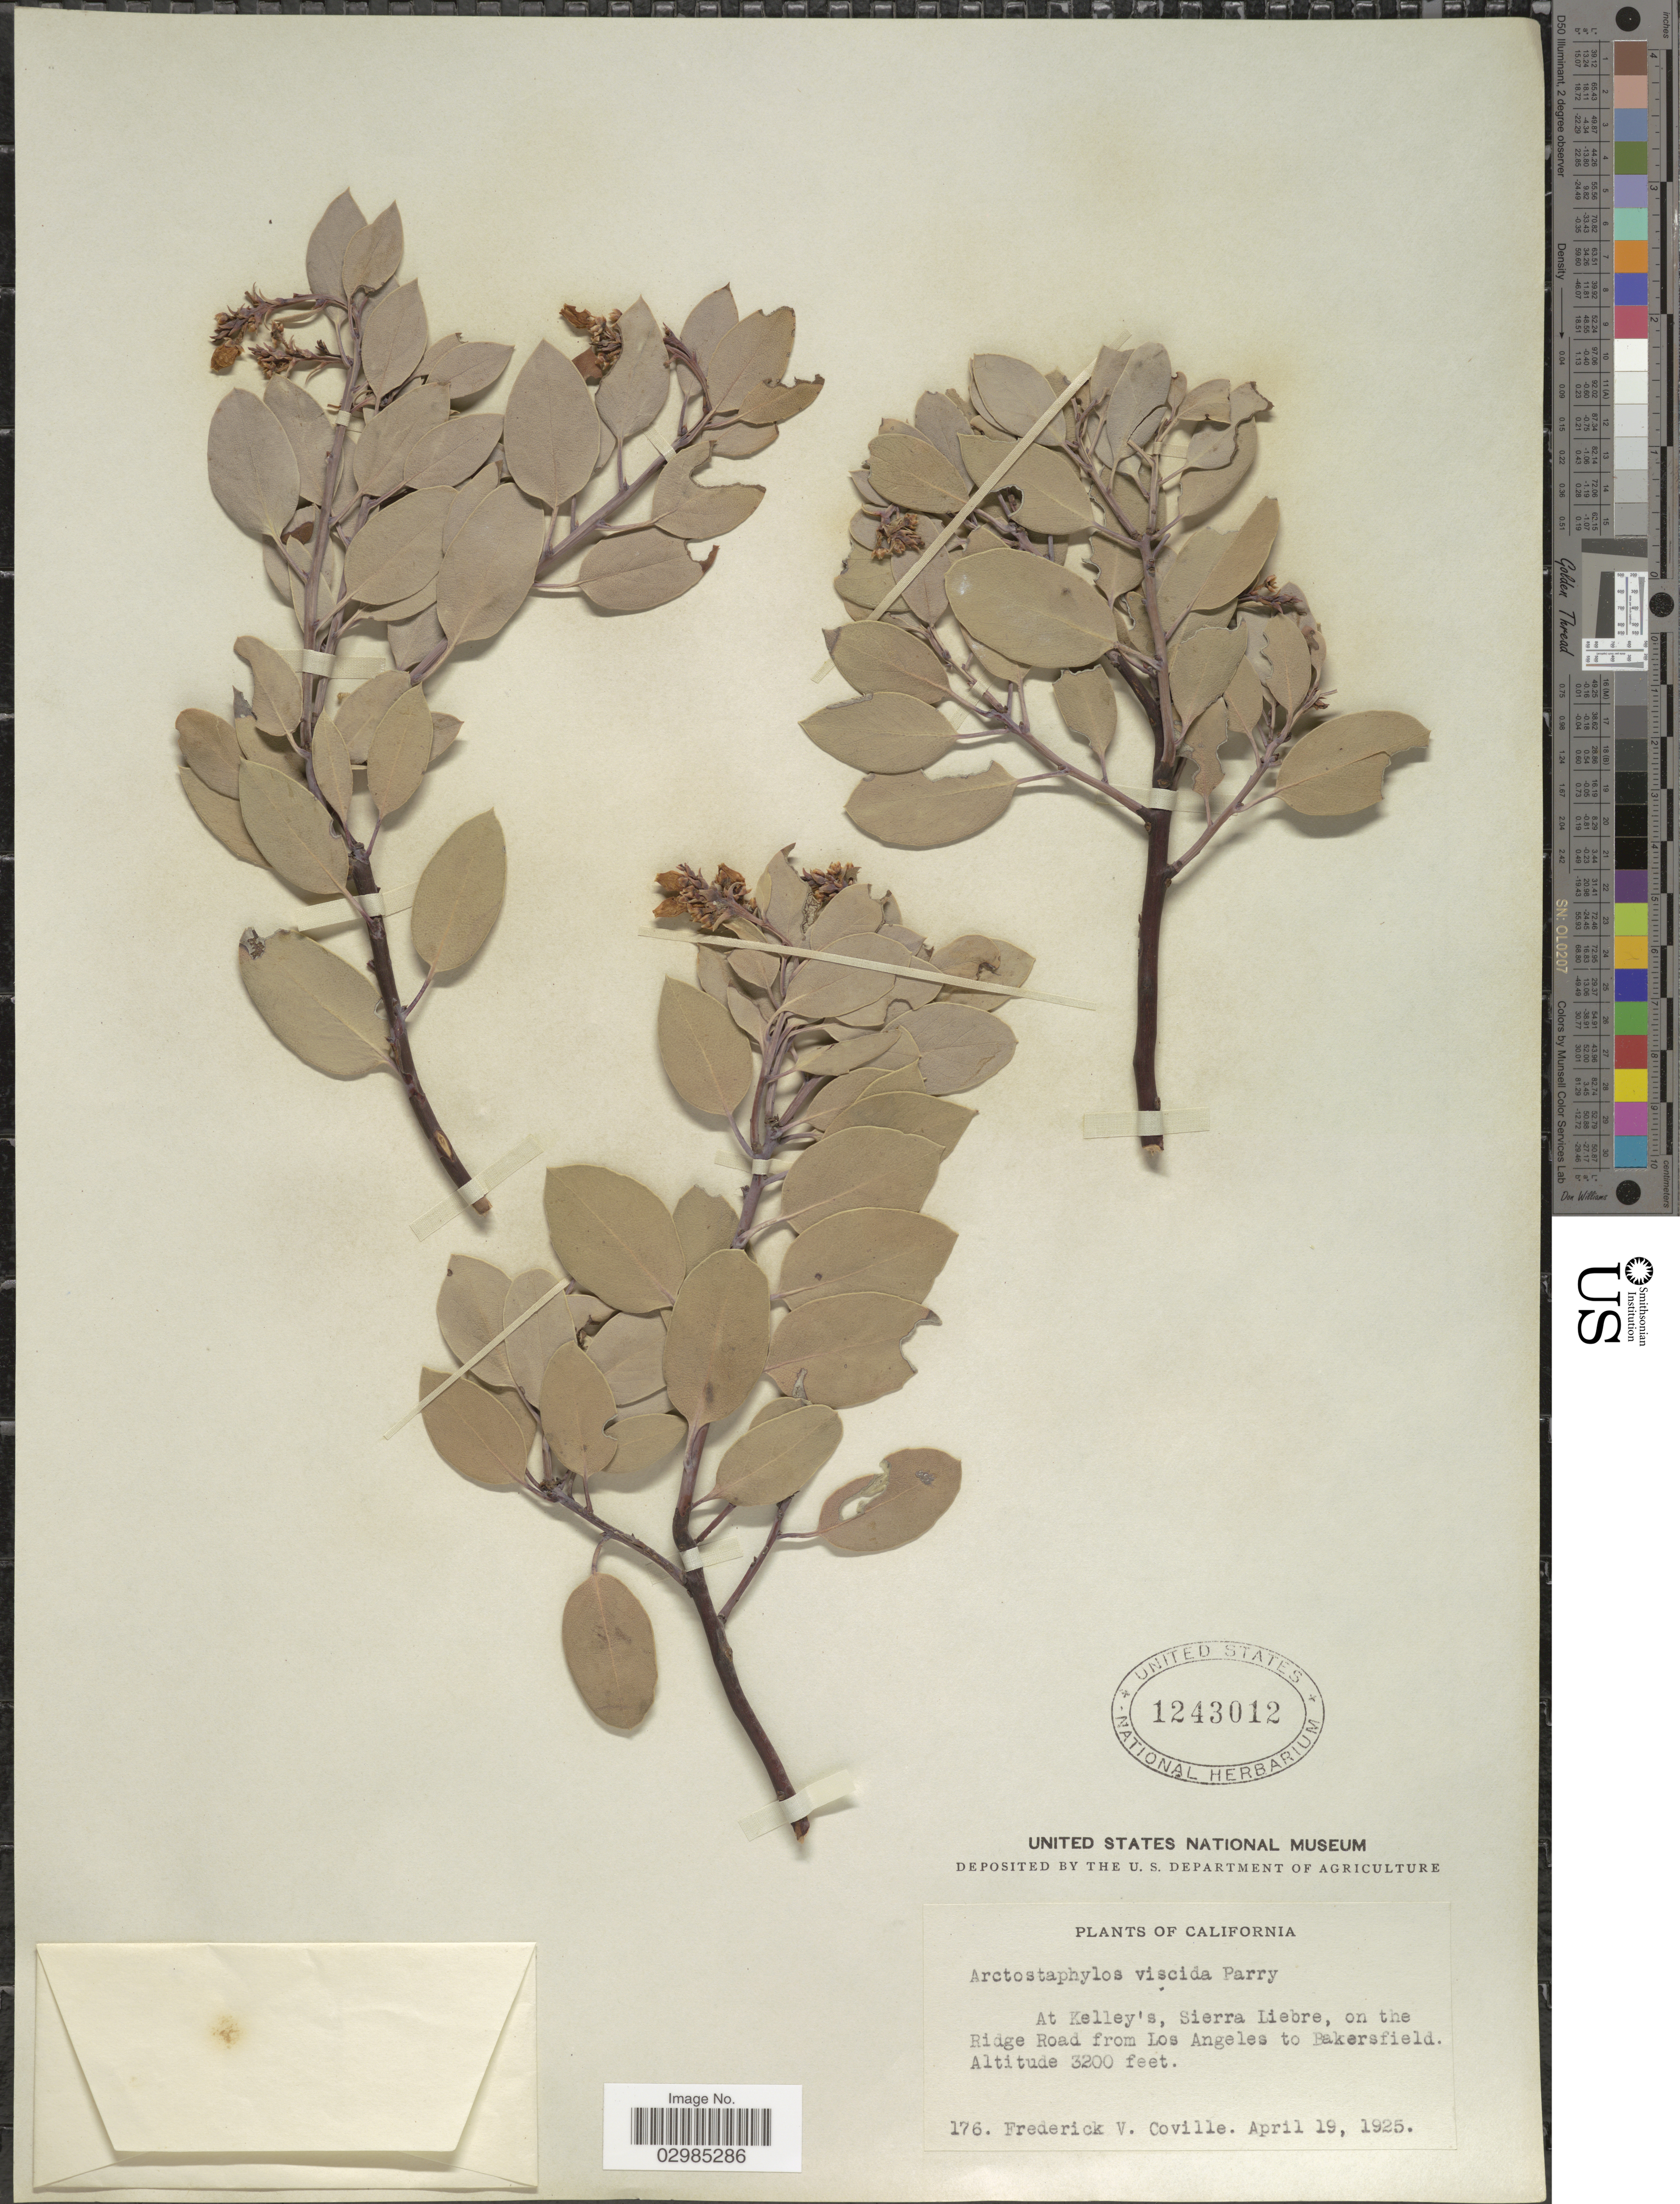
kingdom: Plantae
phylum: Tracheophyta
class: Magnoliopsida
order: Ericales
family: Ericaceae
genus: Arctostaphylos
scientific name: Arctostaphylos viscida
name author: Parry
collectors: F. V. Coville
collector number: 176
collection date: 1925-04-19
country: United States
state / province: California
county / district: Los Angeles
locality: At Kelley's, Sierra Liebre, on the Ridge Road from Los Angeles to Bakersfield.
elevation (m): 975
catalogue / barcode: US 1243012